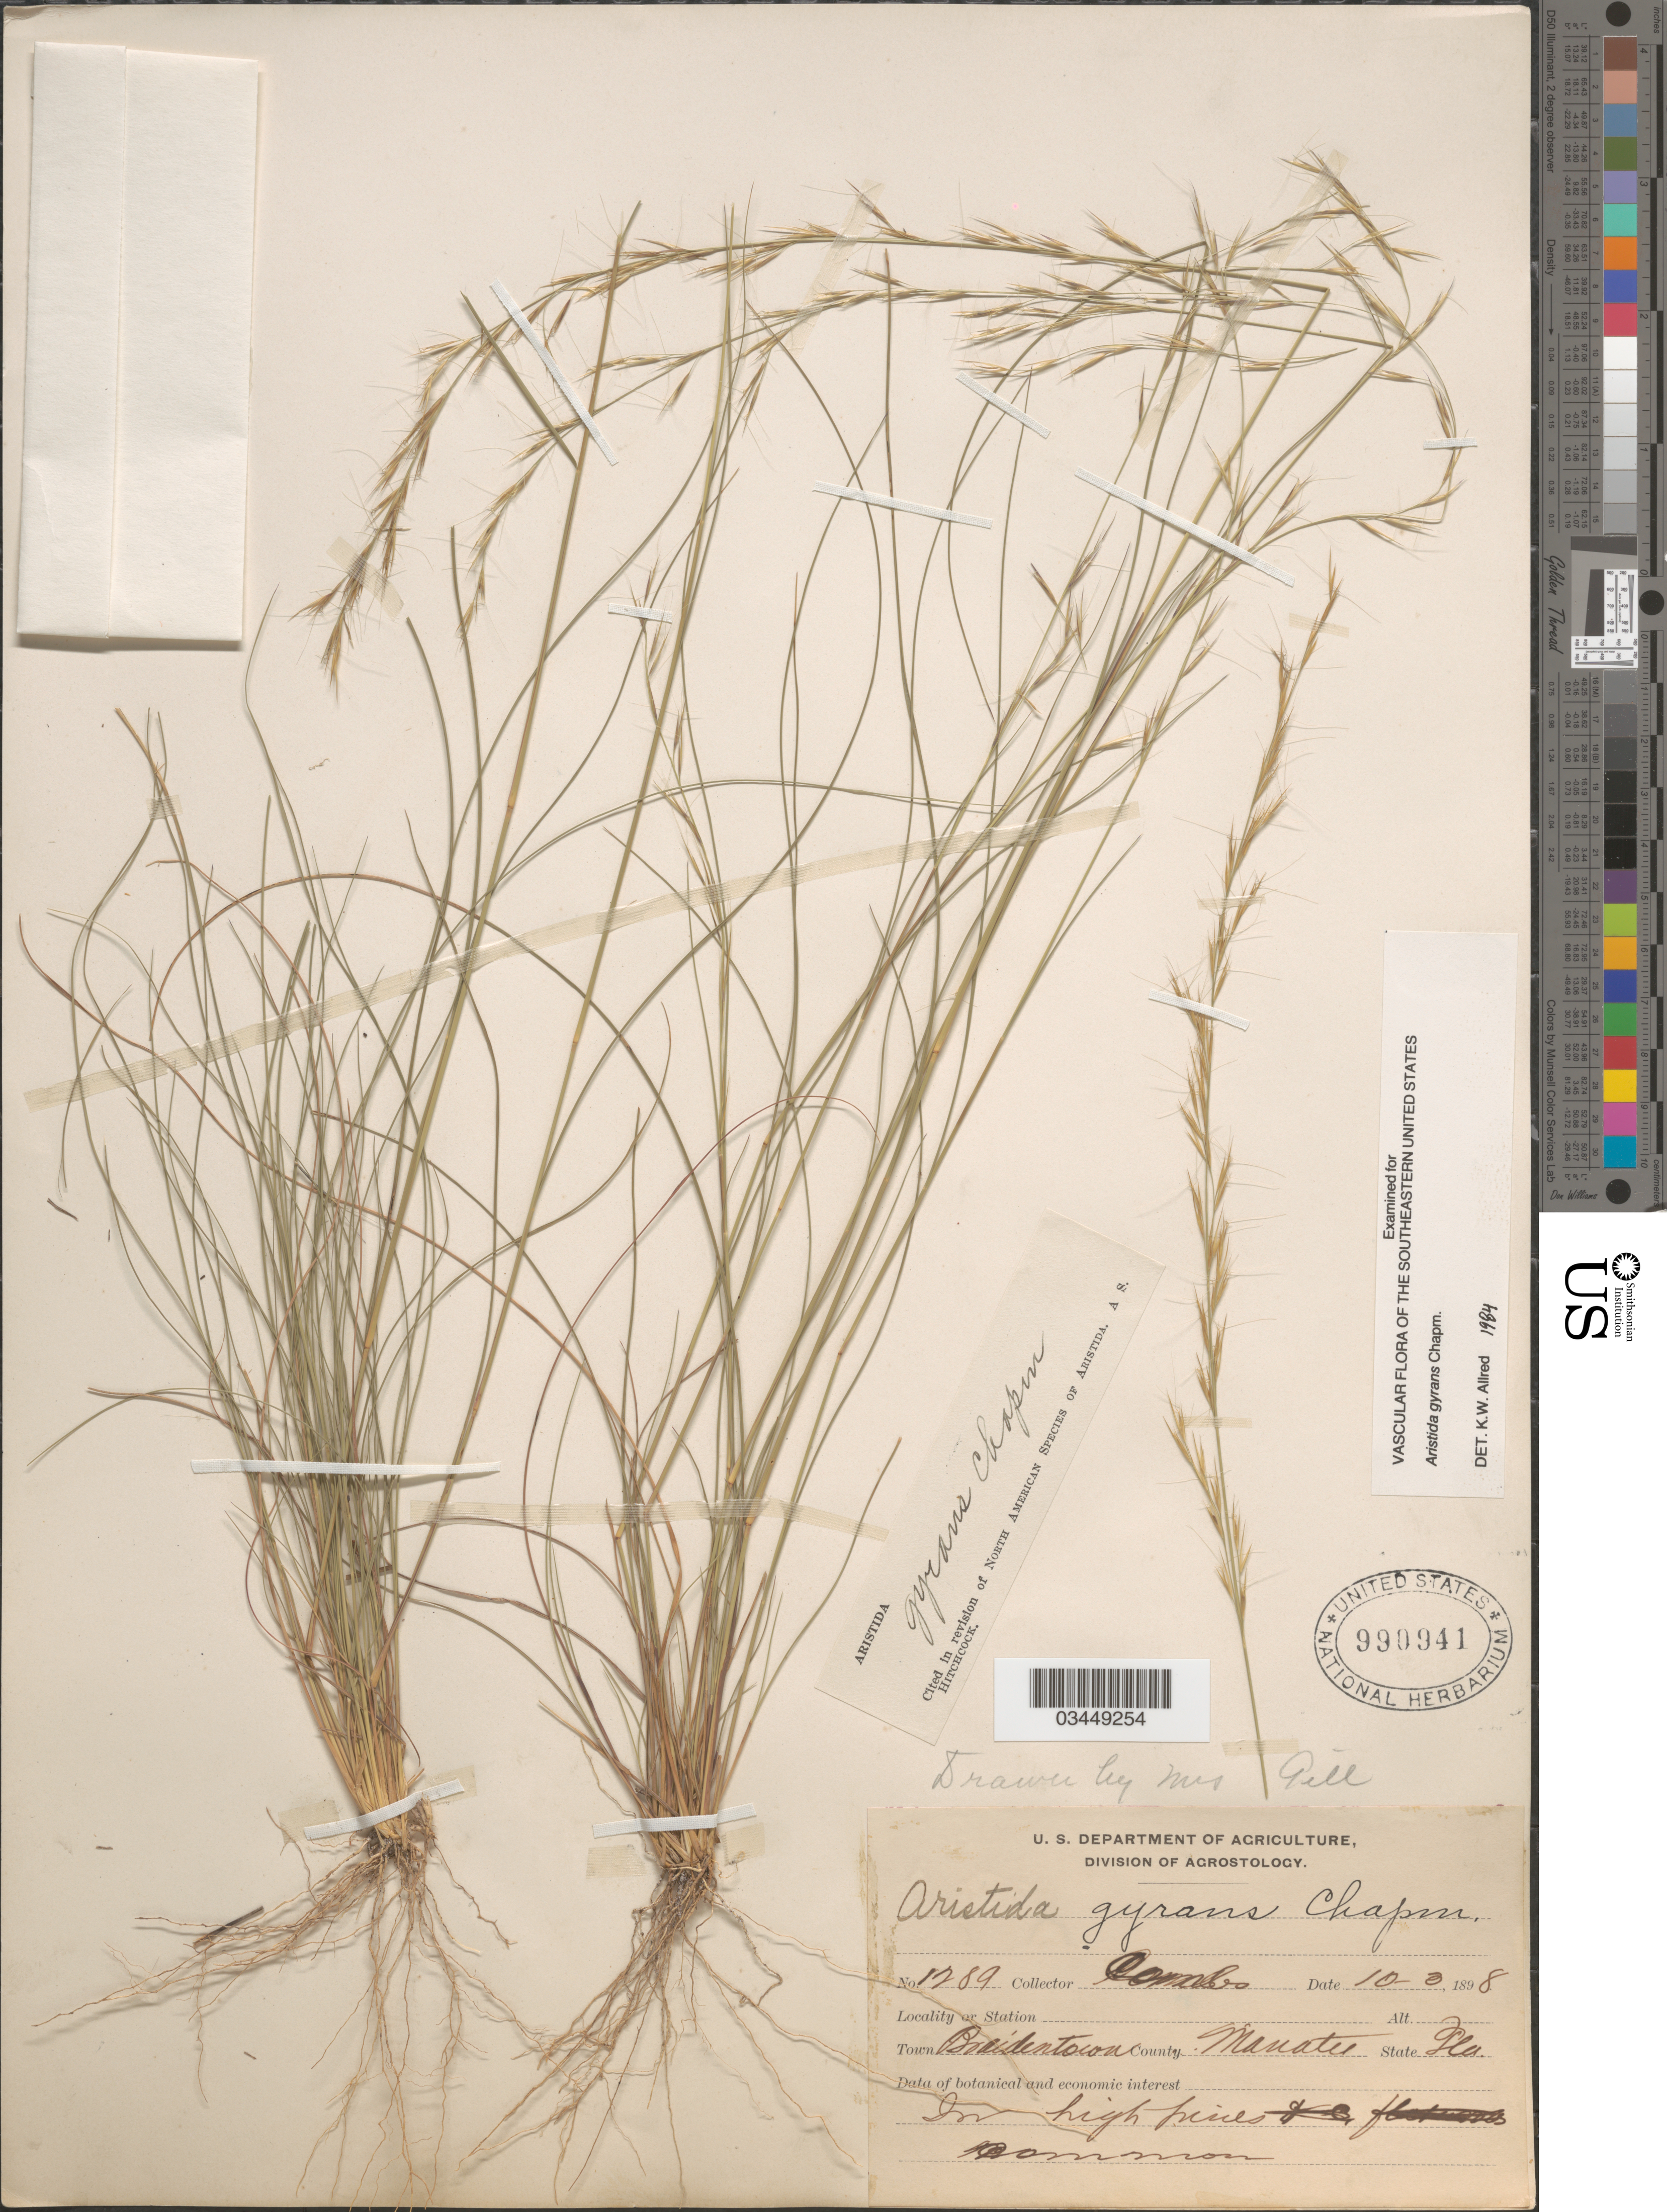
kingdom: Plantae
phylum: Tracheophyta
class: Liliopsida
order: Poales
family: Poaceae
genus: Aristida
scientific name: Aristida gyrans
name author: Chapm.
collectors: -. Combs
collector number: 1289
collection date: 1898-10-03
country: United States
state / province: Florida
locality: Town Braidentown. County Manatee.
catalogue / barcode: US 990941